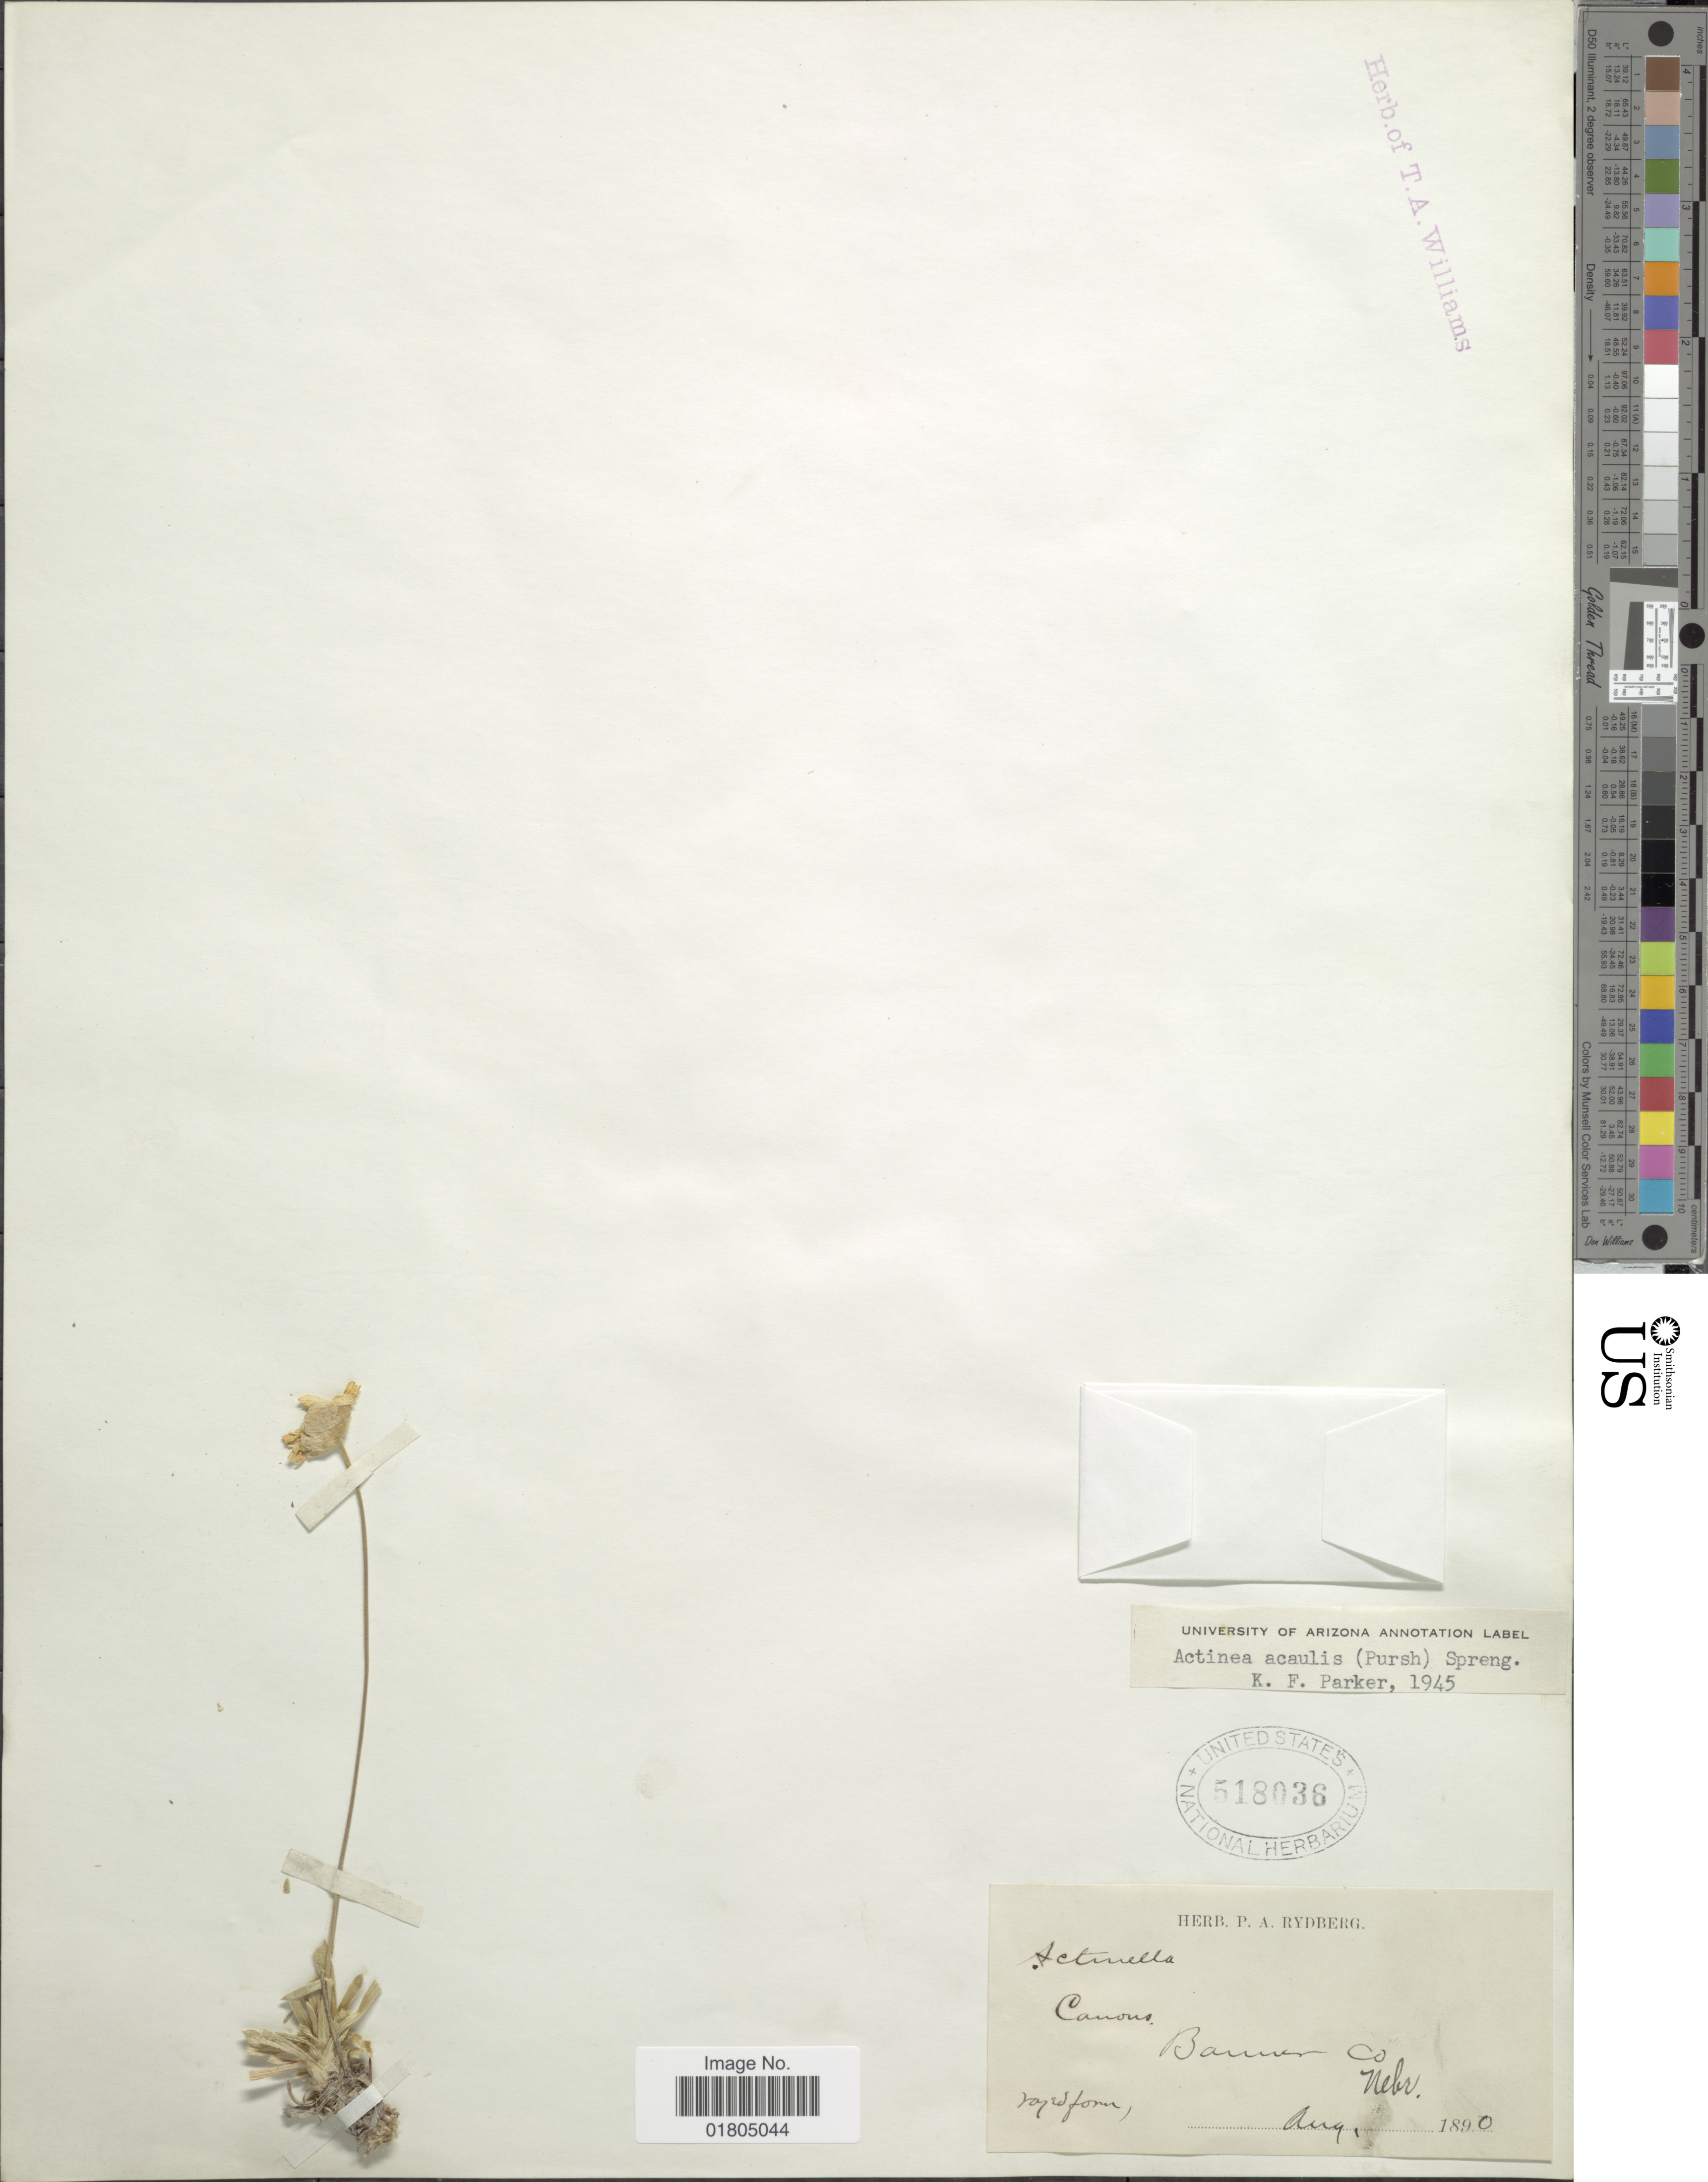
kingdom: Plantae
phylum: Tracheophyta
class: Magnoliopsida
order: Asterales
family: Asteraceae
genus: Actinea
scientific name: Actinea acaulis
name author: (Pursh) Spreng.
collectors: ex herb. P. A. Rydberg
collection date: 1890-08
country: United States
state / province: Nebraska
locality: Canons, Banner Co.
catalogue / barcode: US 518036